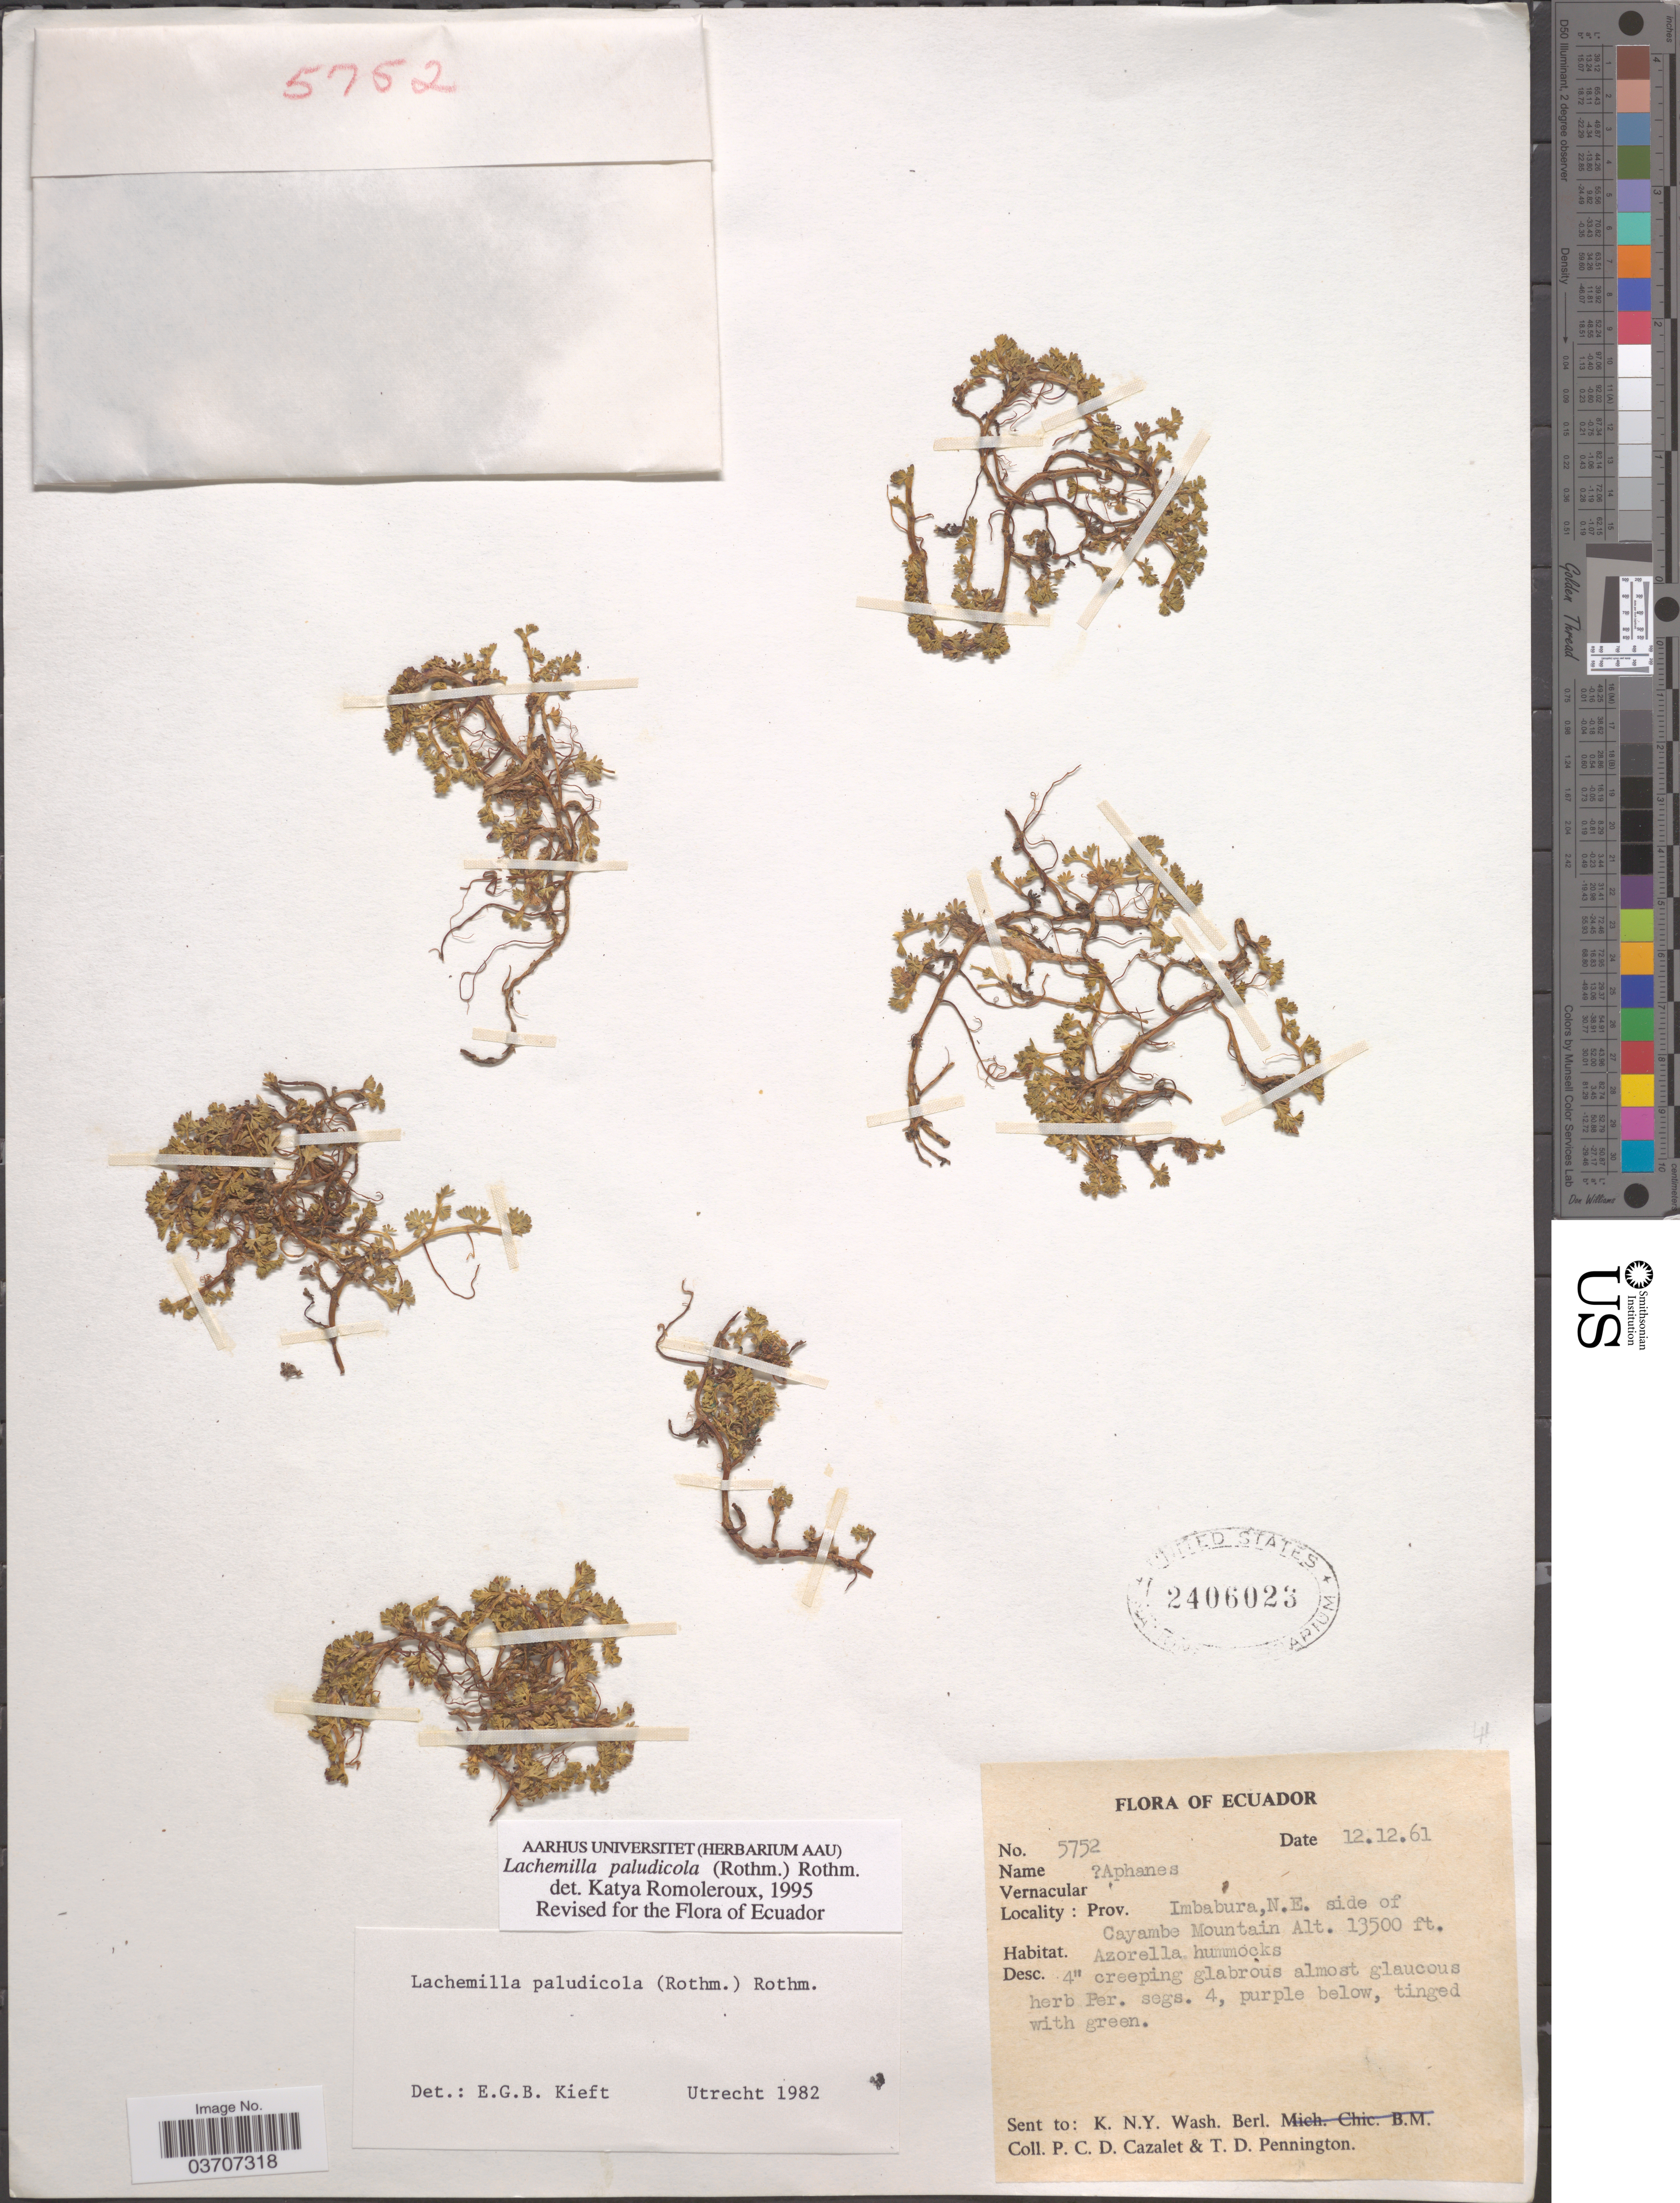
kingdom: Plantae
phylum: Tracheophyta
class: Magnoliopsida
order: Rosales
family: Rosaceae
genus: Lachemilla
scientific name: Lachemilla paludicola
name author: (Rothm.) Rothm.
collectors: P. C. D. Cazalet & T. D. Pennington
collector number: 5752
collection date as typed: Transcribed d/m/y: 12/12/61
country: Ecuador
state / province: Imbabura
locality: N.E. side of Cayambe Mountain.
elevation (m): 4115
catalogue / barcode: US 2406023